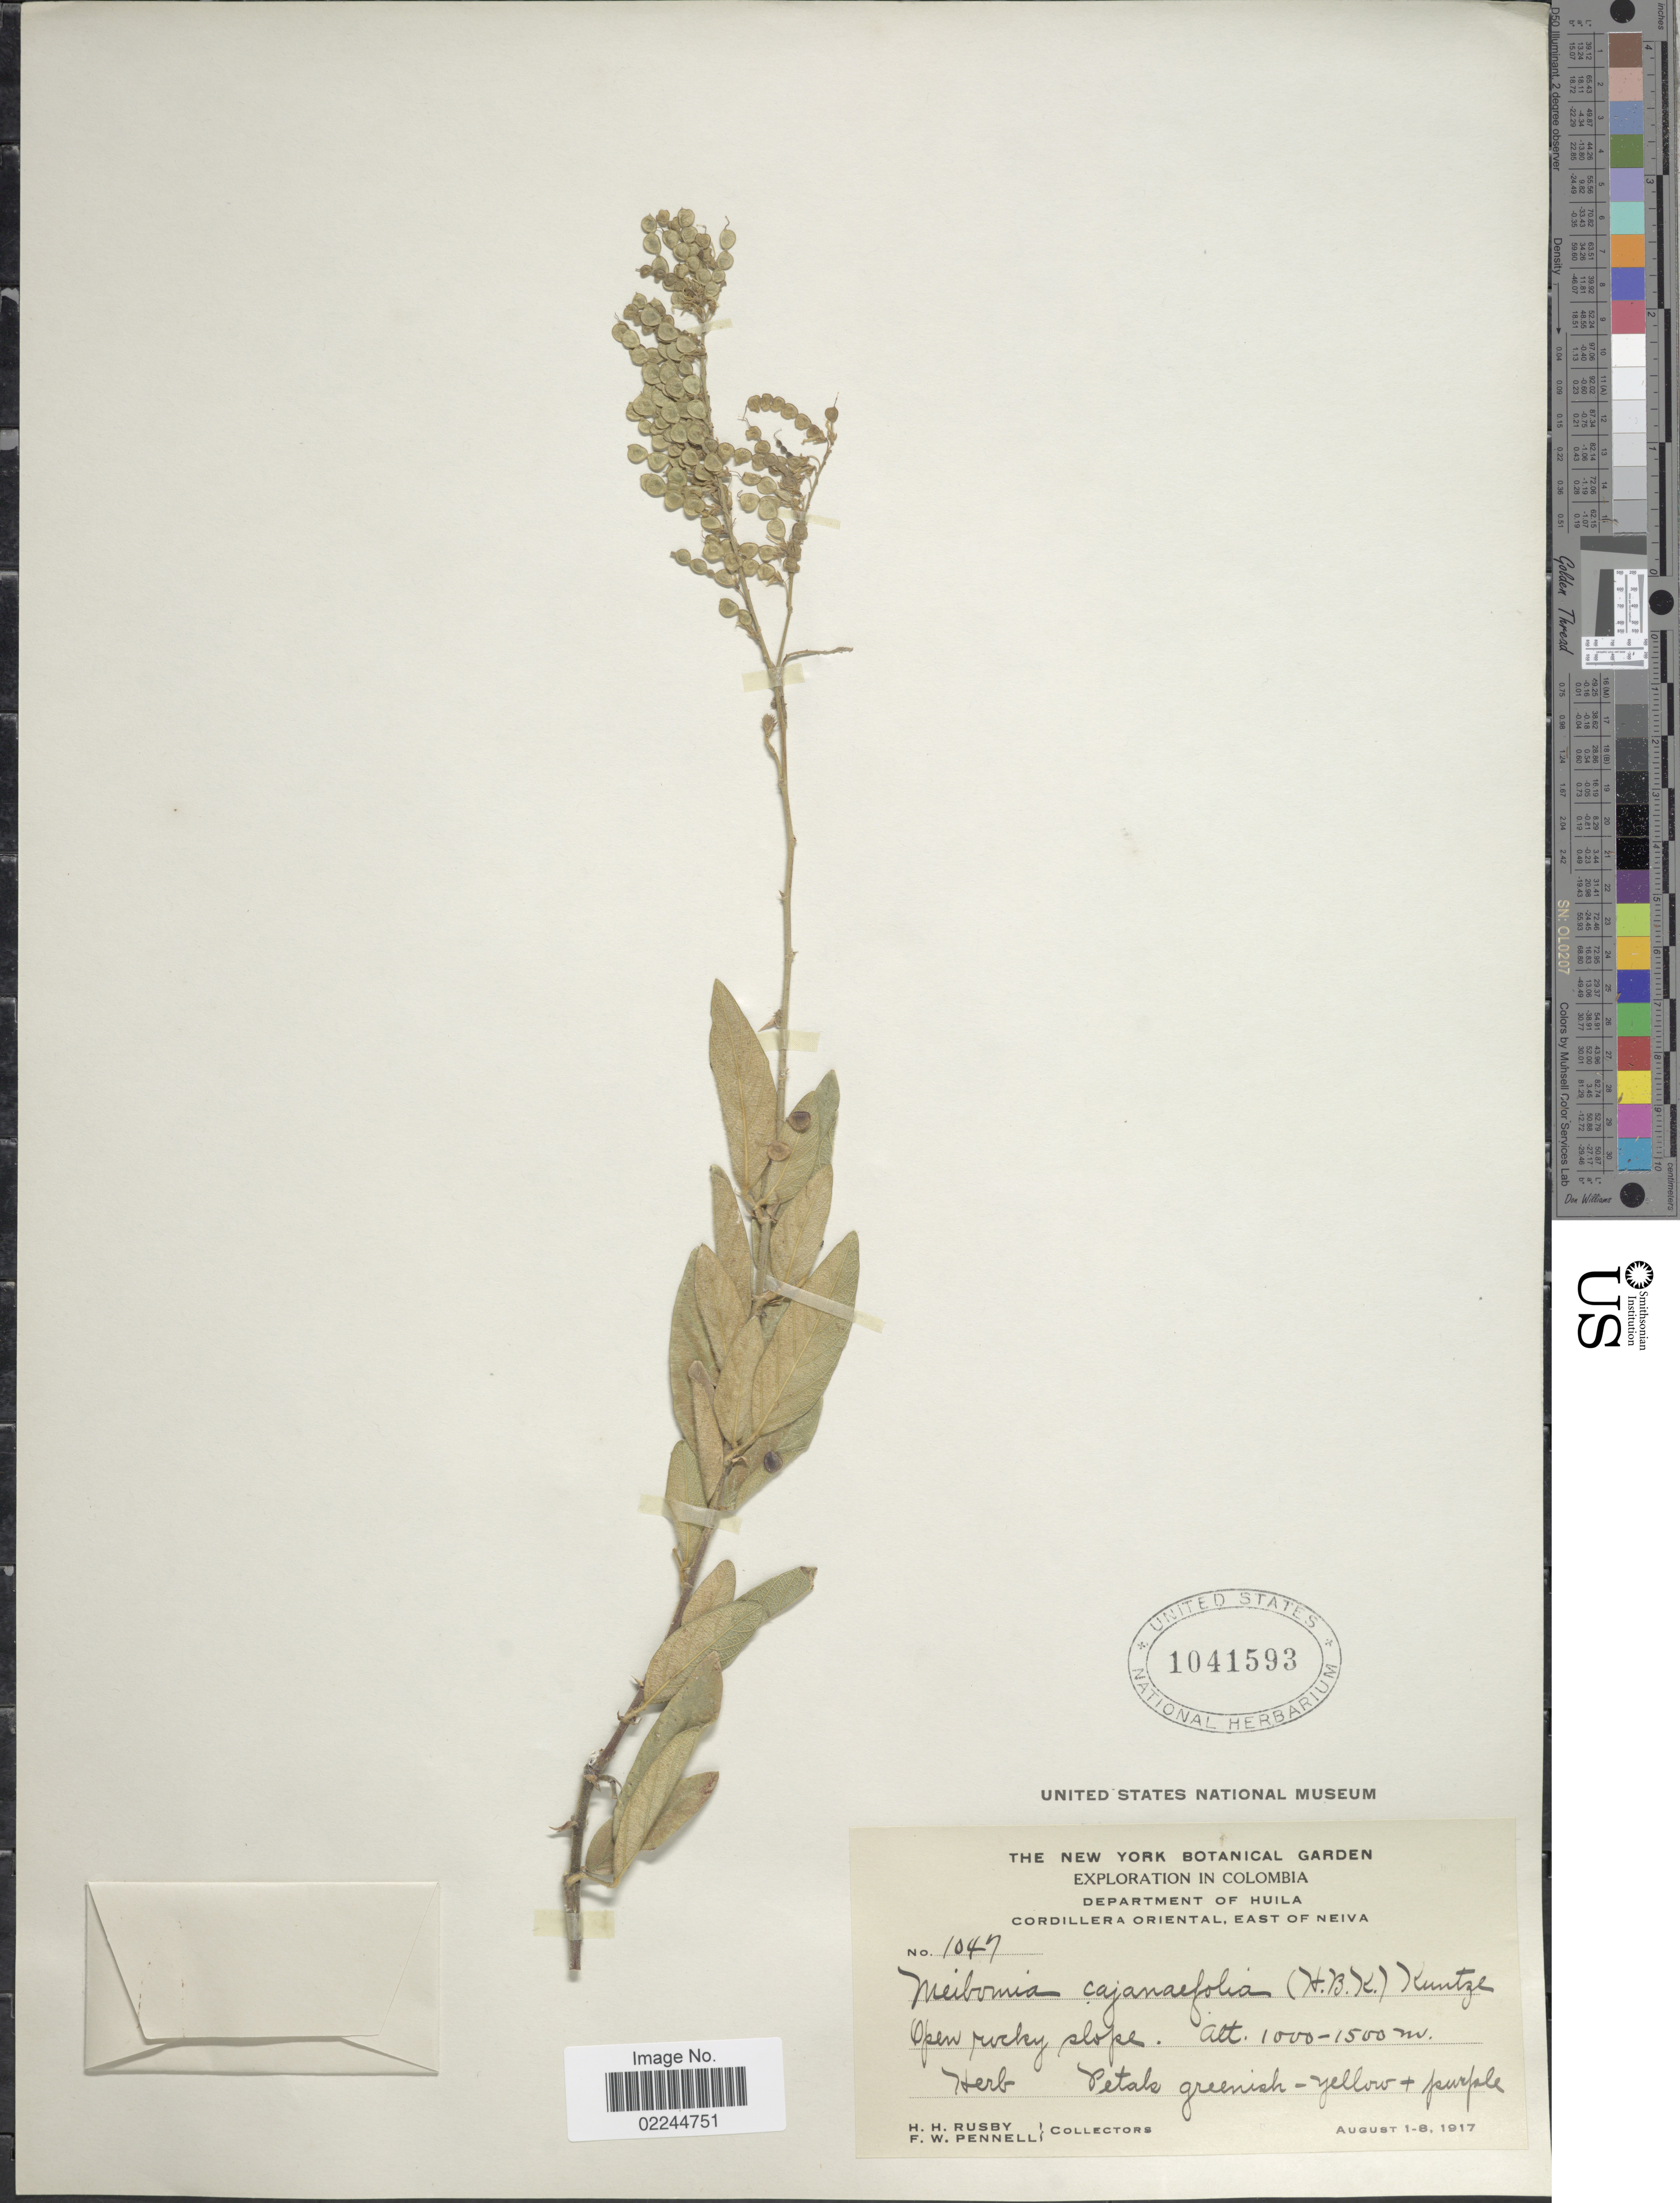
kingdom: Plantae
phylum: Tracheophyta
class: Magnoliopsida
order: Fabales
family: Fabaceae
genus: Desmodium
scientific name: Desmodium cajanifolium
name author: (Kunth) DC.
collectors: H. H. Rusby & F. W. Pennell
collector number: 1047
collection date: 1917-08-01/1917-08-08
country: Colombia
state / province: Huila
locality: Cordillera Oriental, East of Neiva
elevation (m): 1000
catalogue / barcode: US 1041593